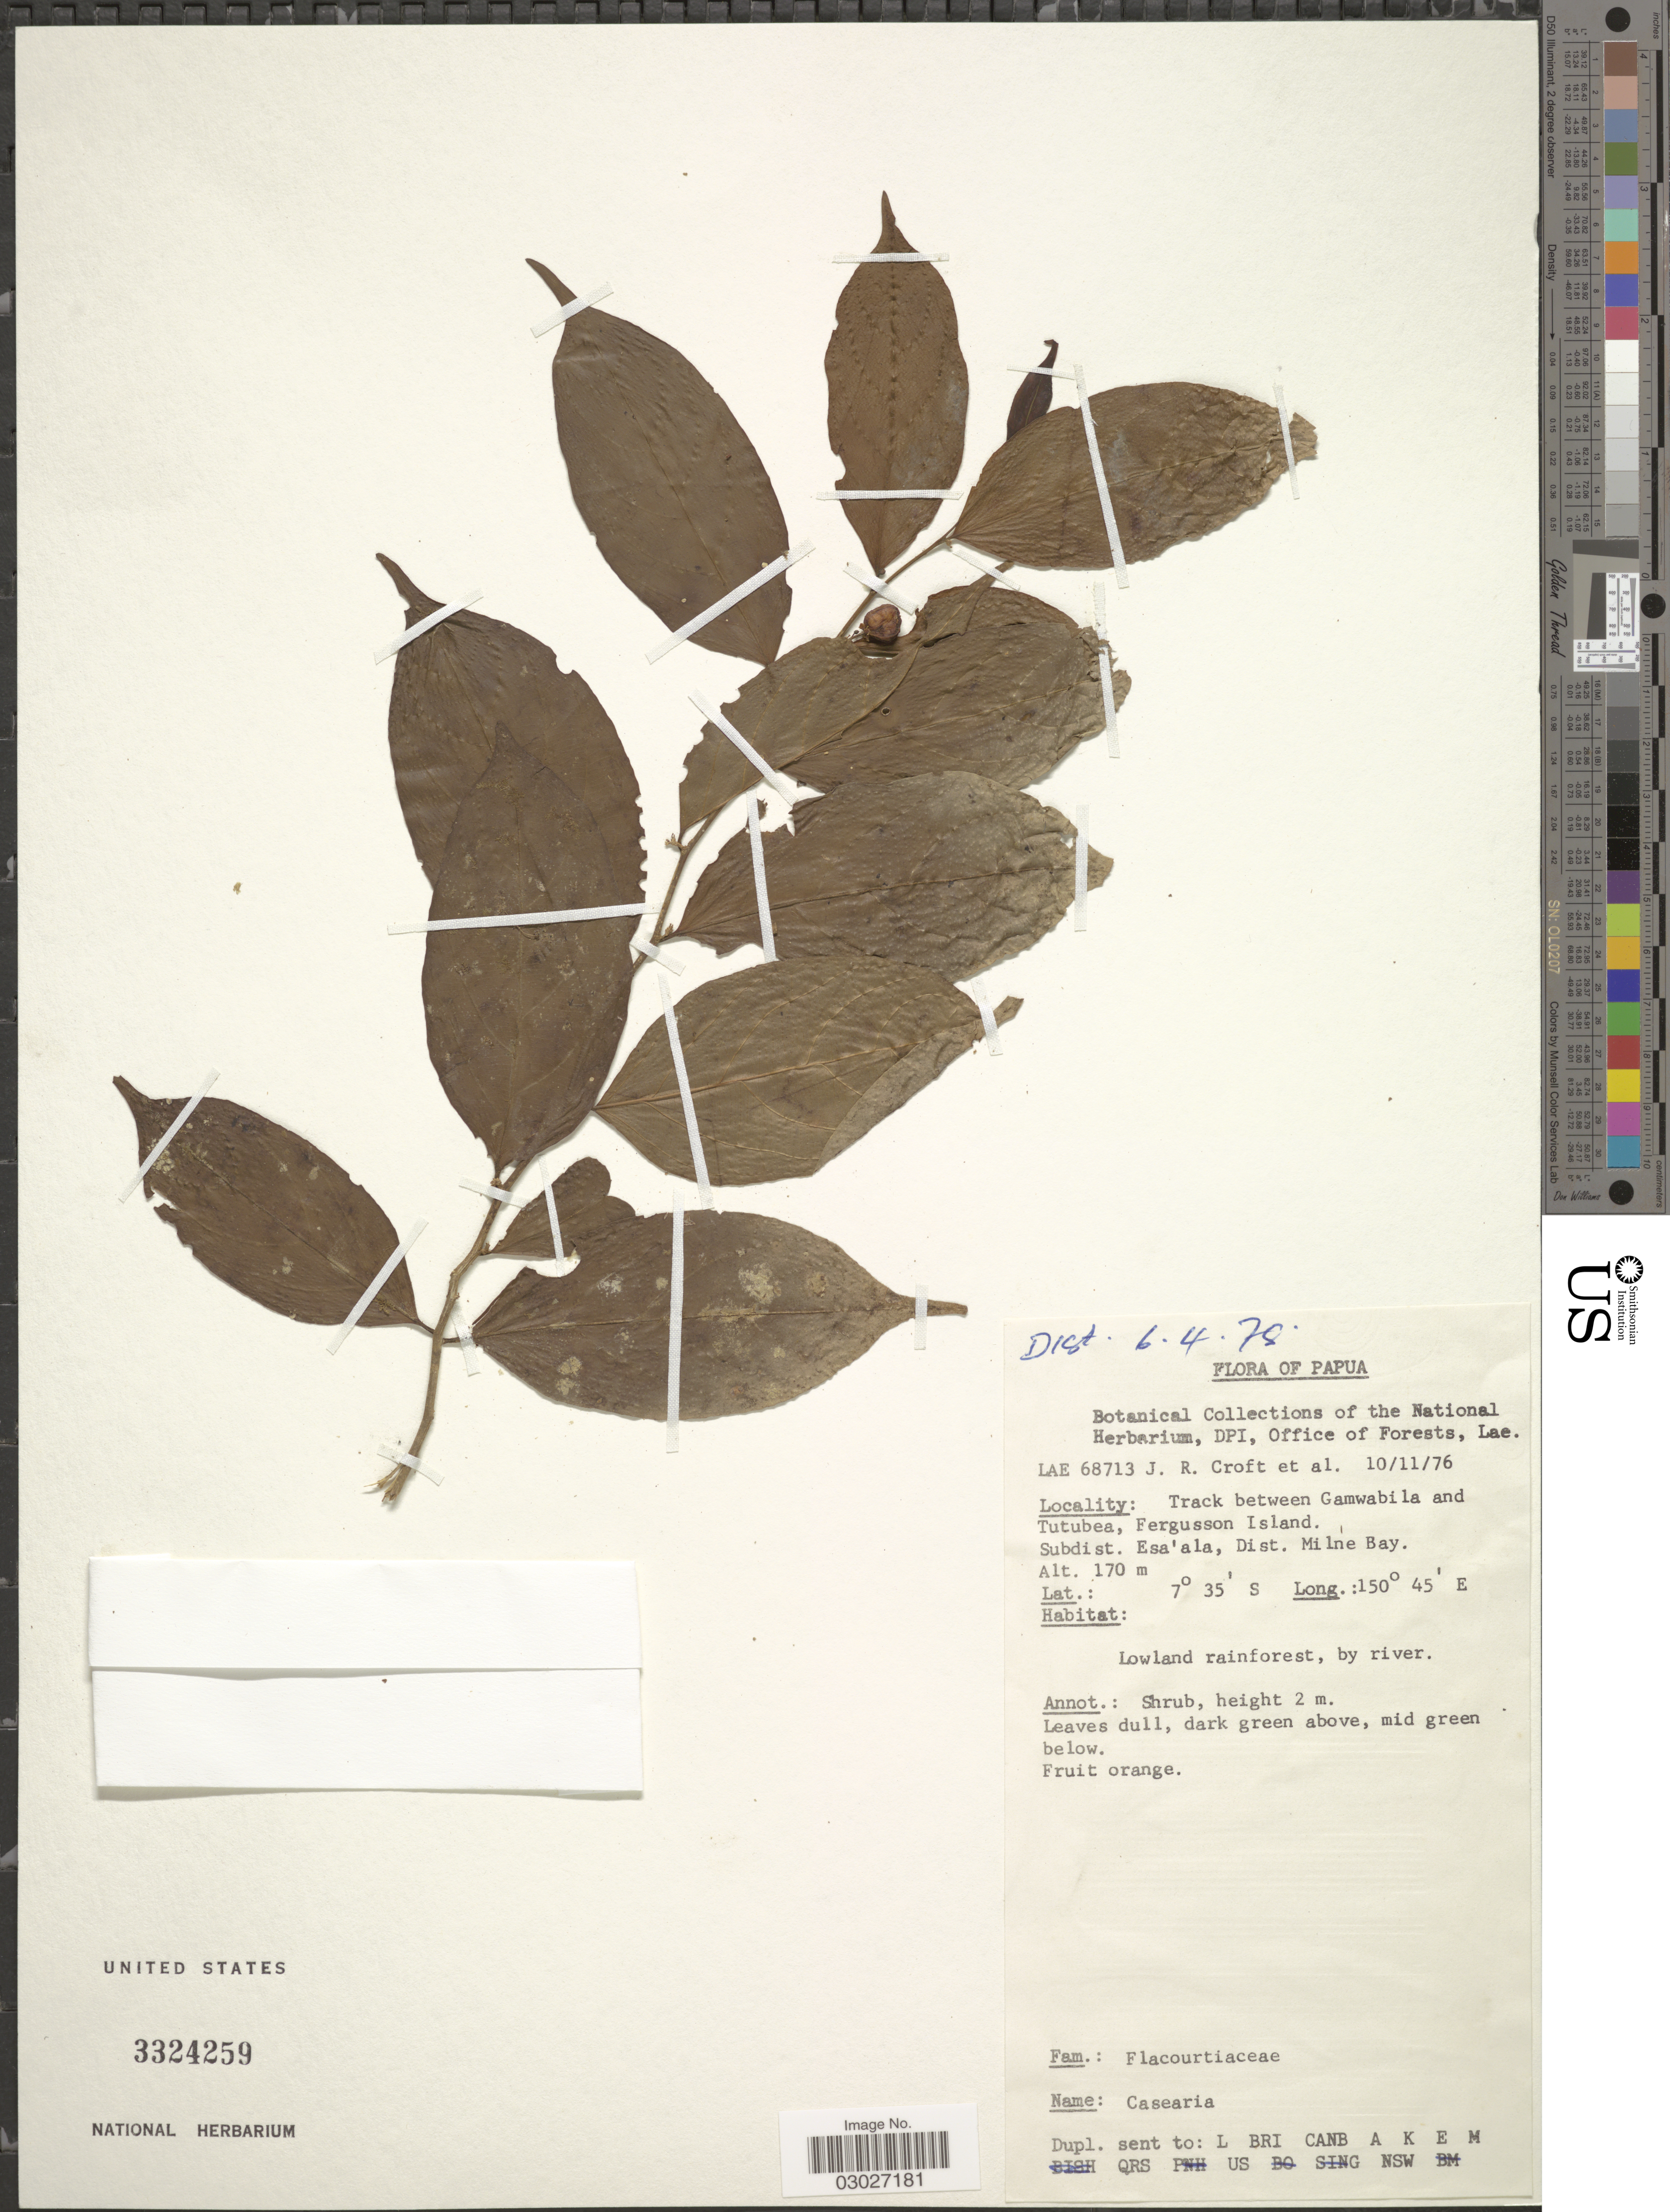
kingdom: Plantae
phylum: Tracheophyta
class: Magnoliopsida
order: Malpighiales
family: Salicaceae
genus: Casearia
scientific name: Casearia sp.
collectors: J. R. Croft & et al.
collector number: LAE68713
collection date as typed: Transcribed d/m/y: 10/11/76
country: Papua New Guinea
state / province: Milne Bay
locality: Papua, Track between Gamwabila and Tutubea, Fergusson Island. Subdist. Esa'ala, Dist. Milne Bay.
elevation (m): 170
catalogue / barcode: US 3324259